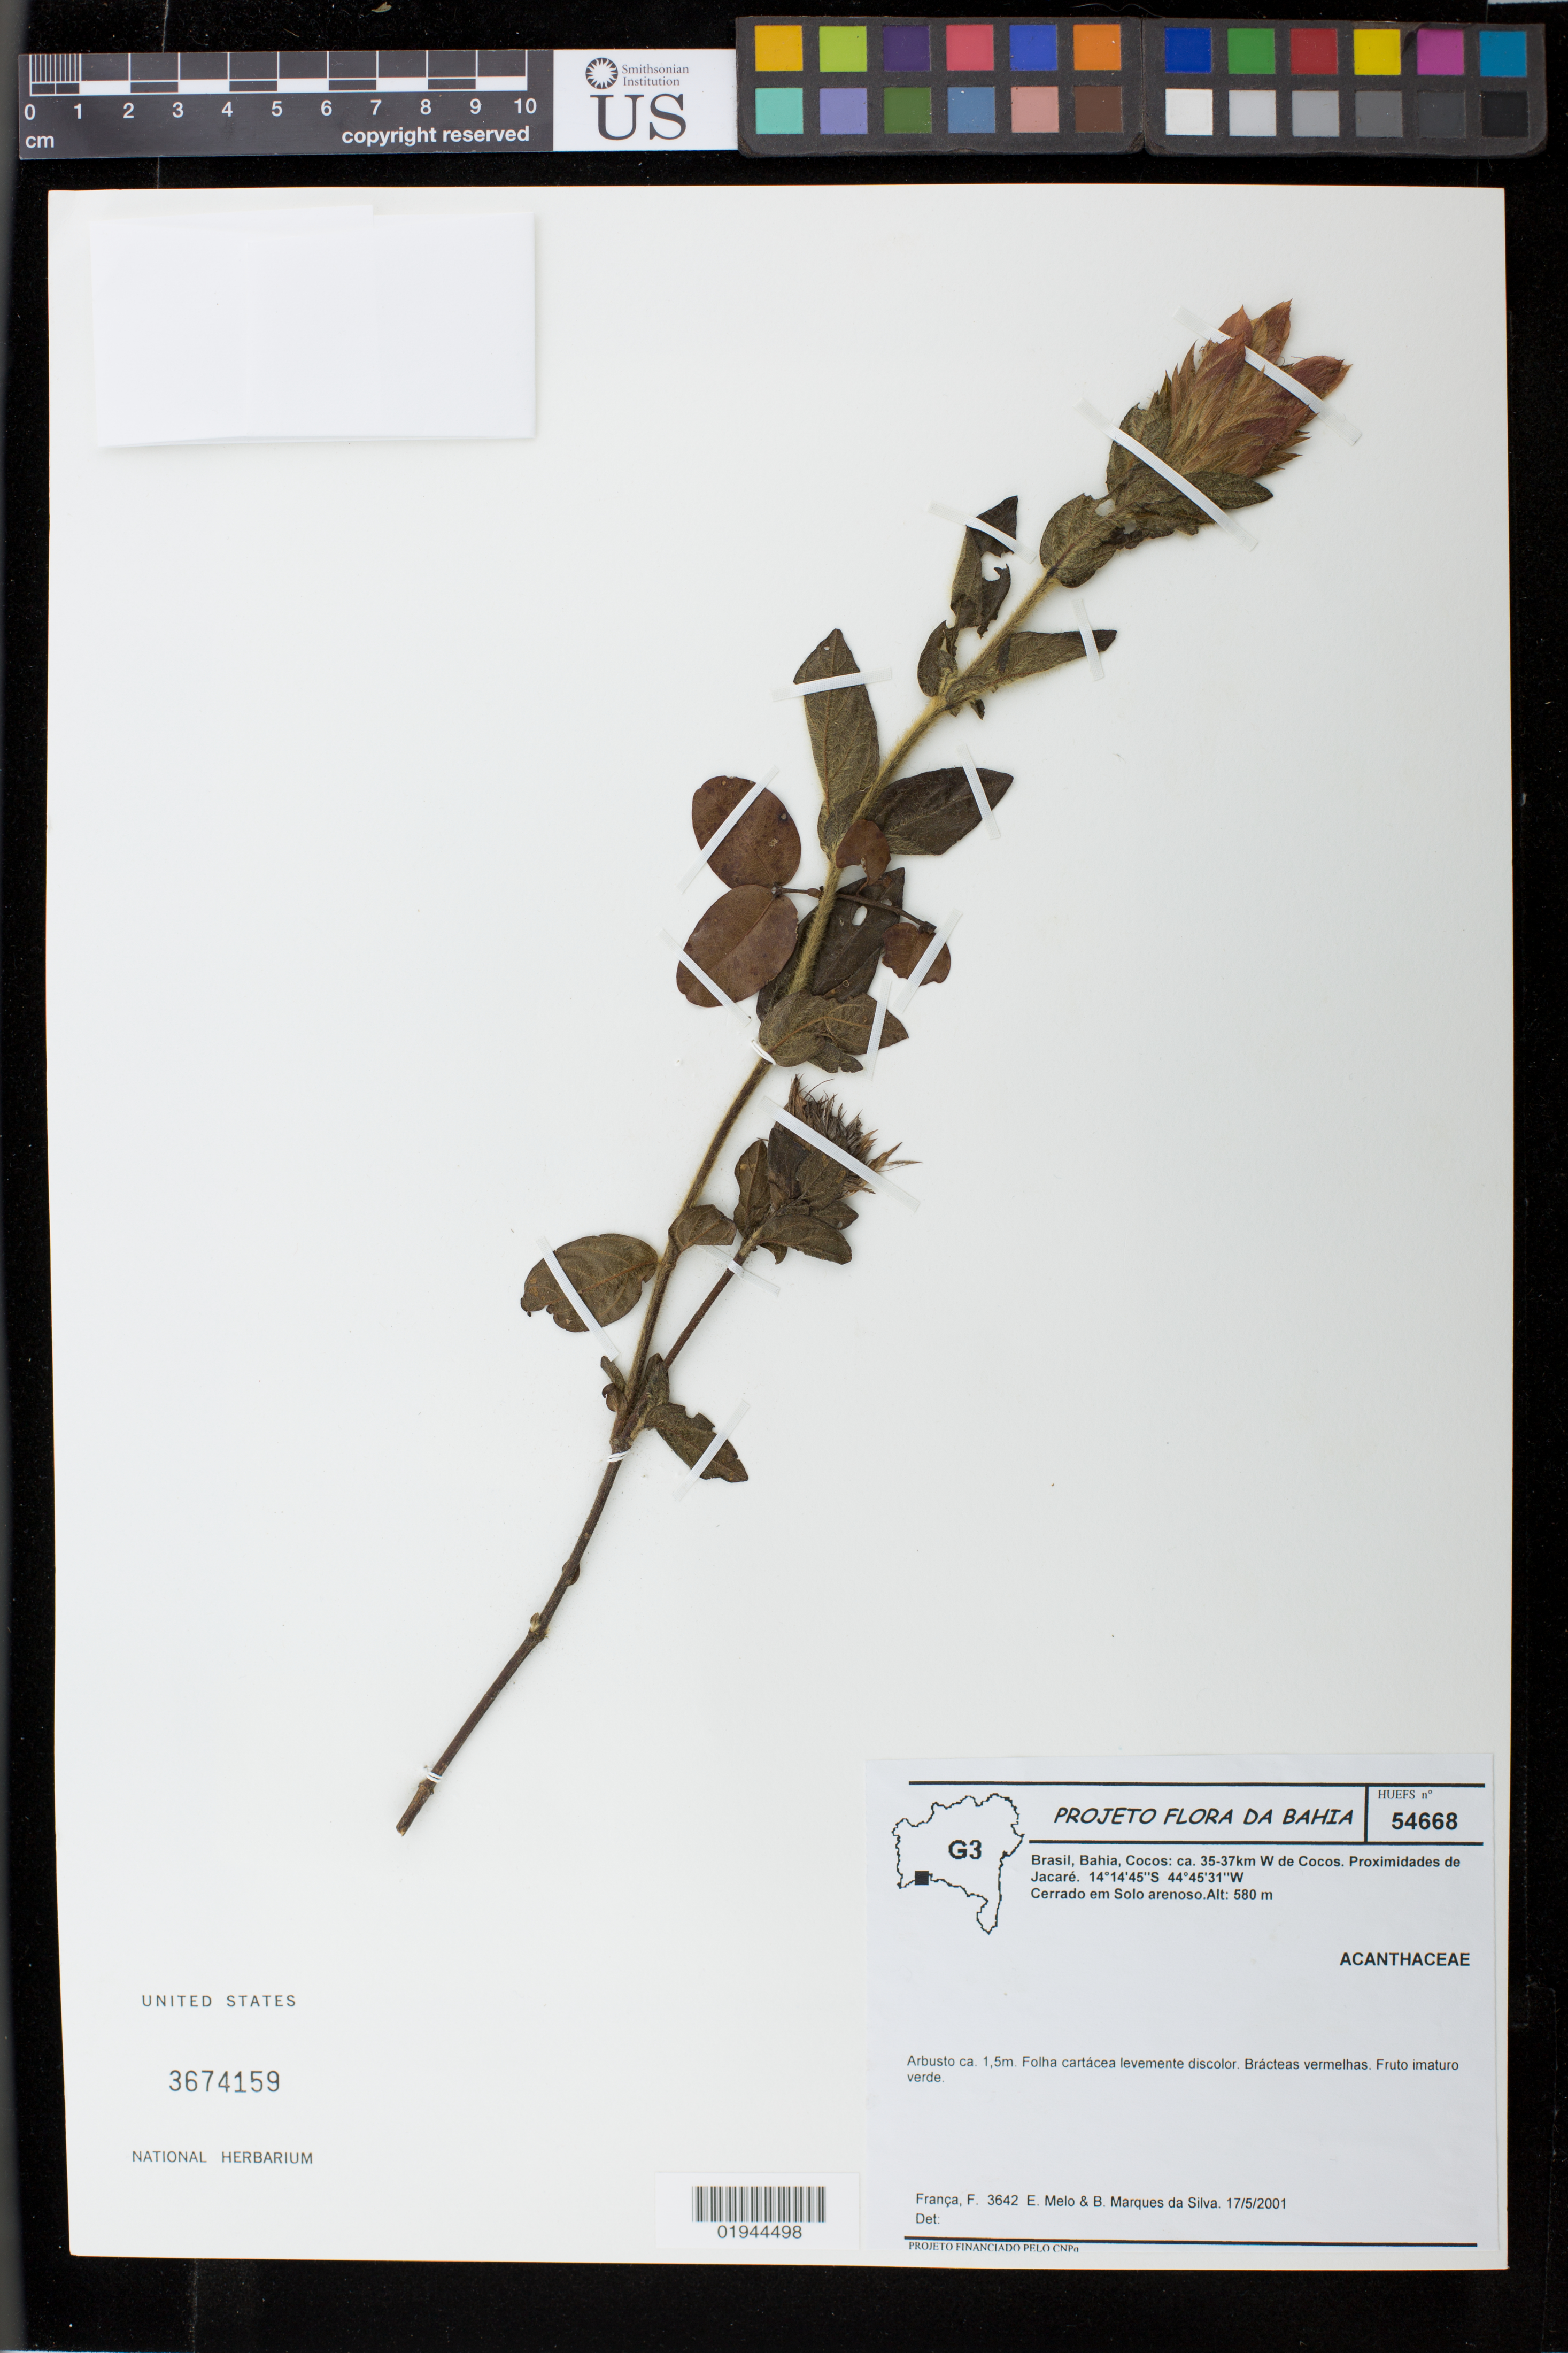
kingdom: Plantae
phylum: Tracheophyta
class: Magnoliopsida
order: Lamiales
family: Acanthaceae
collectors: F. França, E. Melo & B. da Silva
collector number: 3642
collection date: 2001-05-17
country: Brazil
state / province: Bahia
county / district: Cocos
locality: ca. 35-37 km W de Cocos. Proximidades de Jacare.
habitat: Cerrado em Solo arenoso.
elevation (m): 580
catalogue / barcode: US 3674159